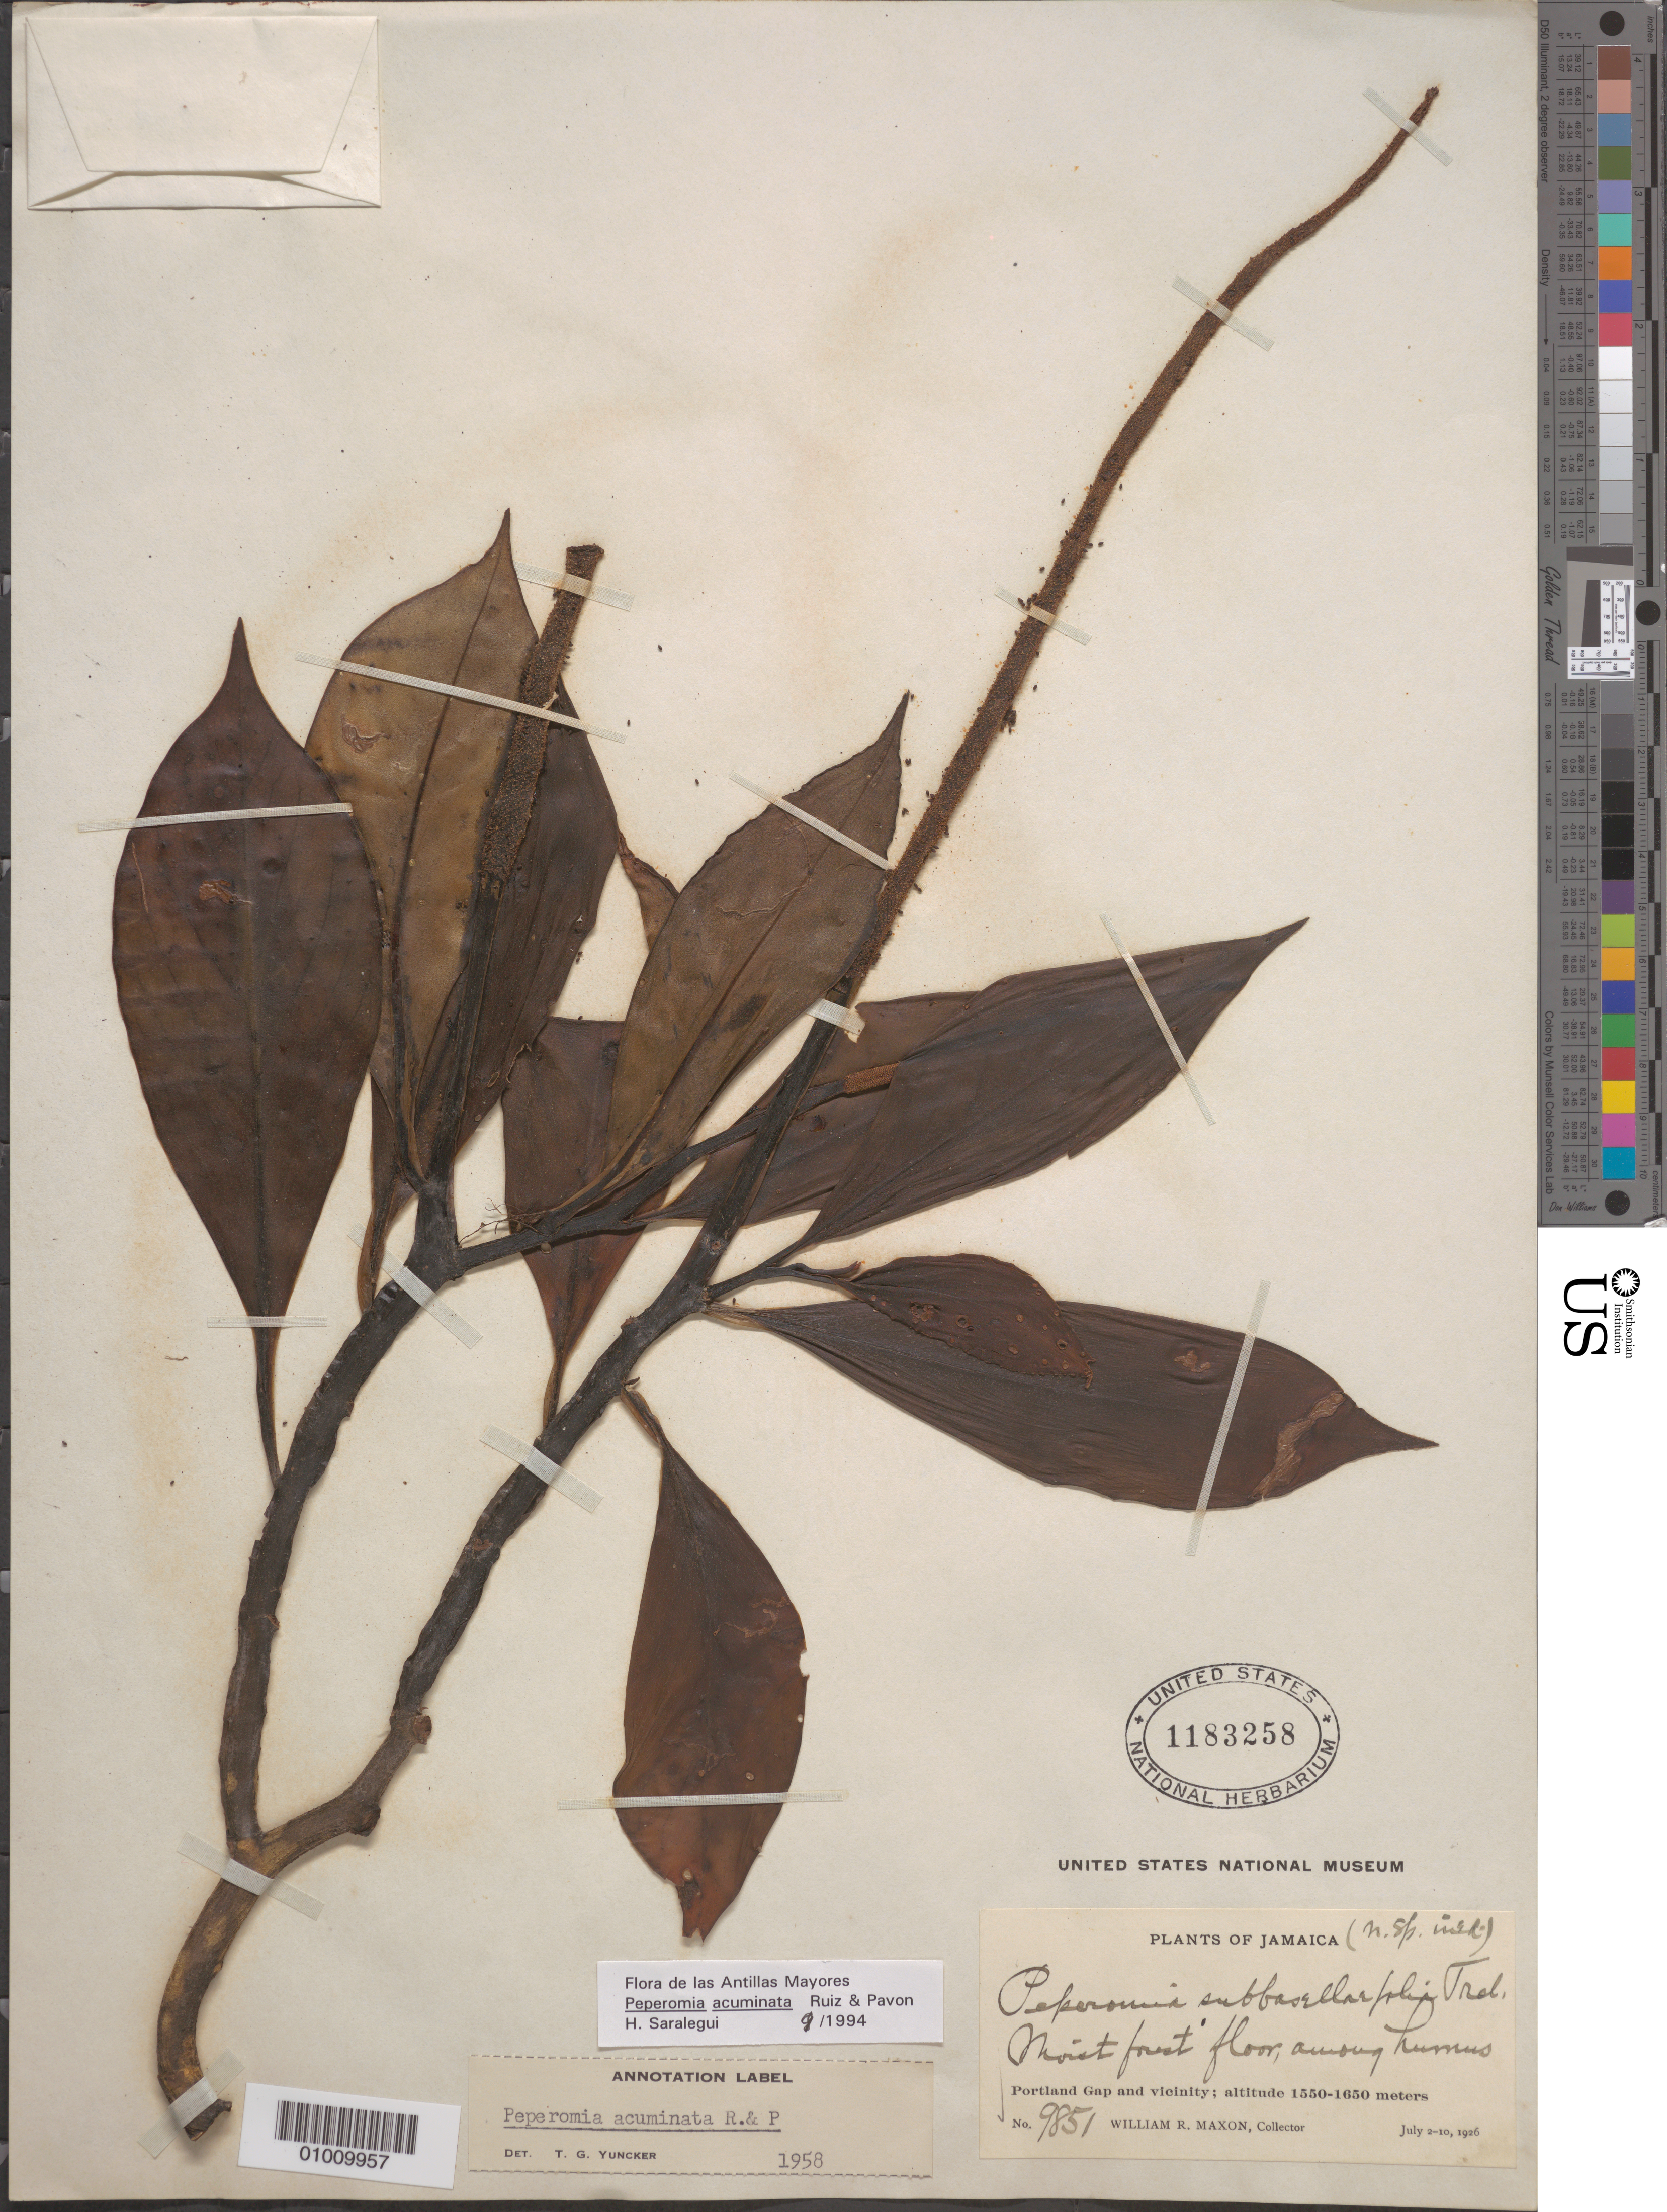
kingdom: Plantae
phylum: Tracheophyta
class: Magnoliopsida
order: Piperales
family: Piperaceae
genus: Peperomia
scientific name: Peperomia acuminata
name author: Ruiz & Pav.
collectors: W. R. Maxon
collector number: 9851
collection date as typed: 02 Jul 1926 to 10 Jul 1926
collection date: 1926-07-02/1926-07-10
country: Jamaica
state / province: Portland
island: Jamaica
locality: Moist forest floor, Portland Gap Vicinity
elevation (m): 1550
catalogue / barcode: US 1183258